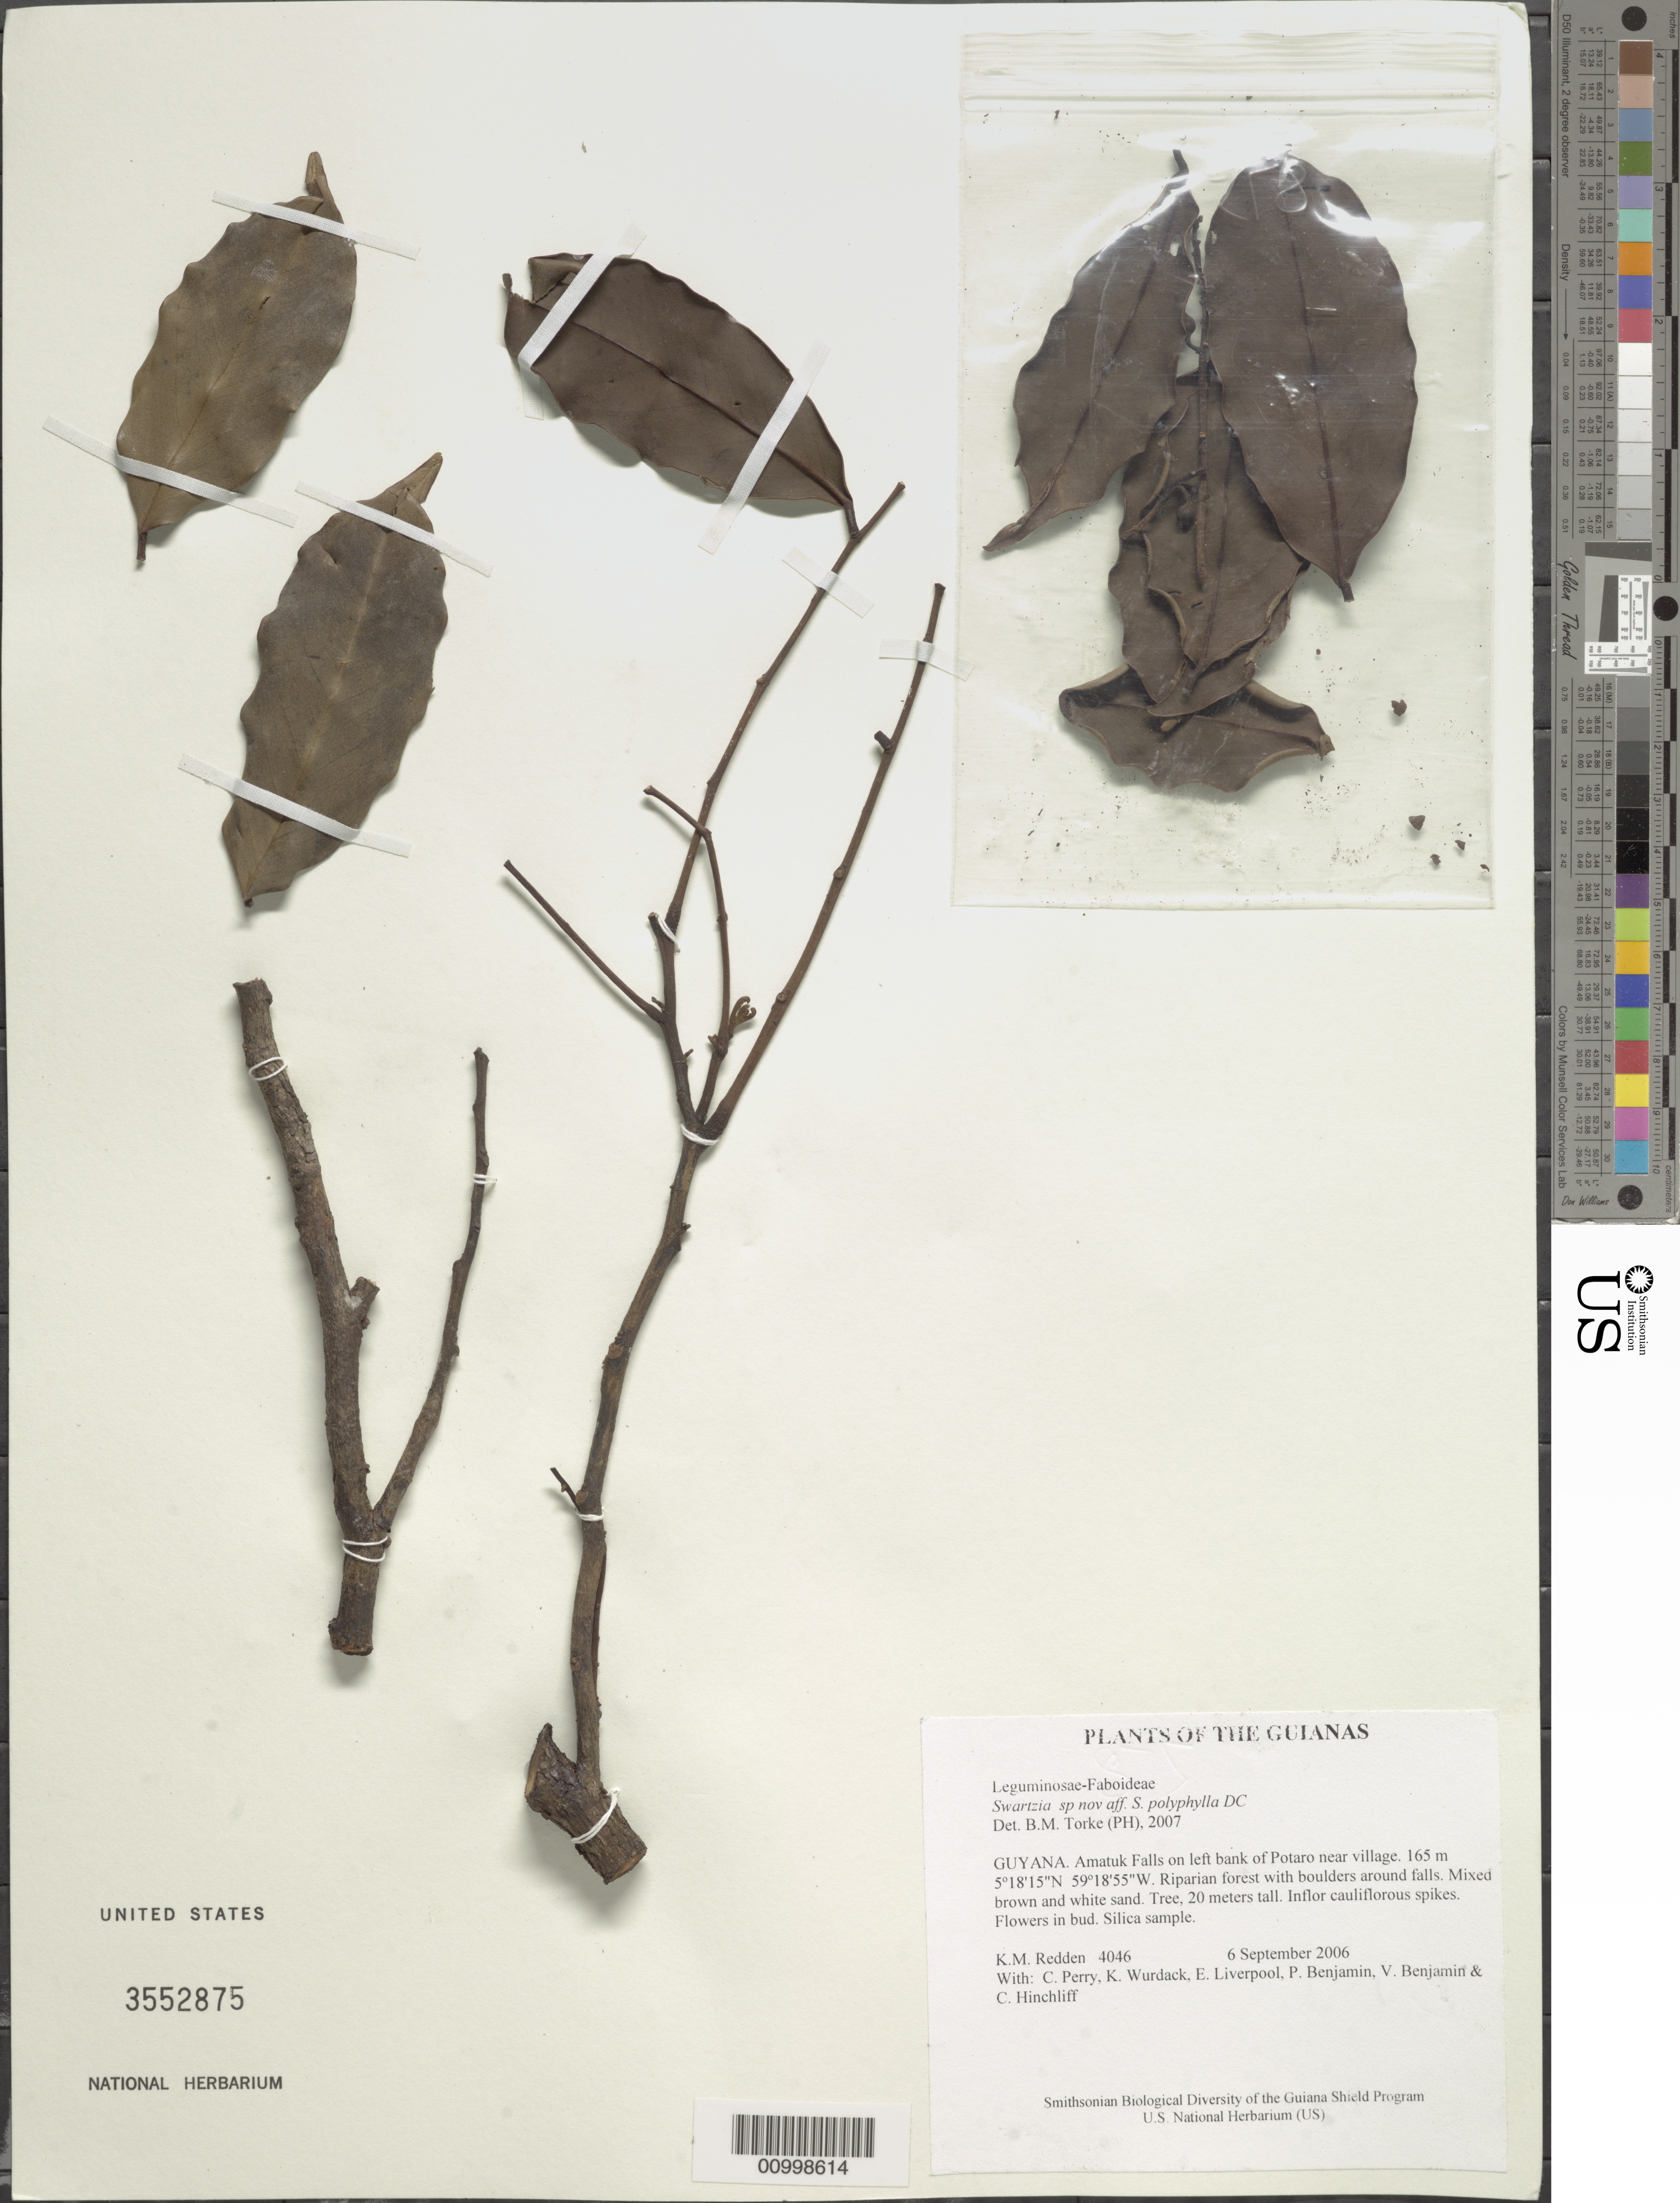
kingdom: Plantae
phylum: Tracheophyta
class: Magnoliopsida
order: Fabales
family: Fabaceae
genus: Swartzia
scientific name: Swartzia sp. nov. aff. polyphylla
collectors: K. M. Redden, C. Perry, K. Wurdack, E. Liverpool, P. Benjamin, V. Benjamin & C. E. Hinchliff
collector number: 4046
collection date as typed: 6 September 2006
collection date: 2006-09-06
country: Guyana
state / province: Potaro-Siparuni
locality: Amatuk Falls on left bank of Potaro near village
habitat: Riparian forest with boulders around falls. Mixed brown and white sand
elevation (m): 165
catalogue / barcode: US 3552875